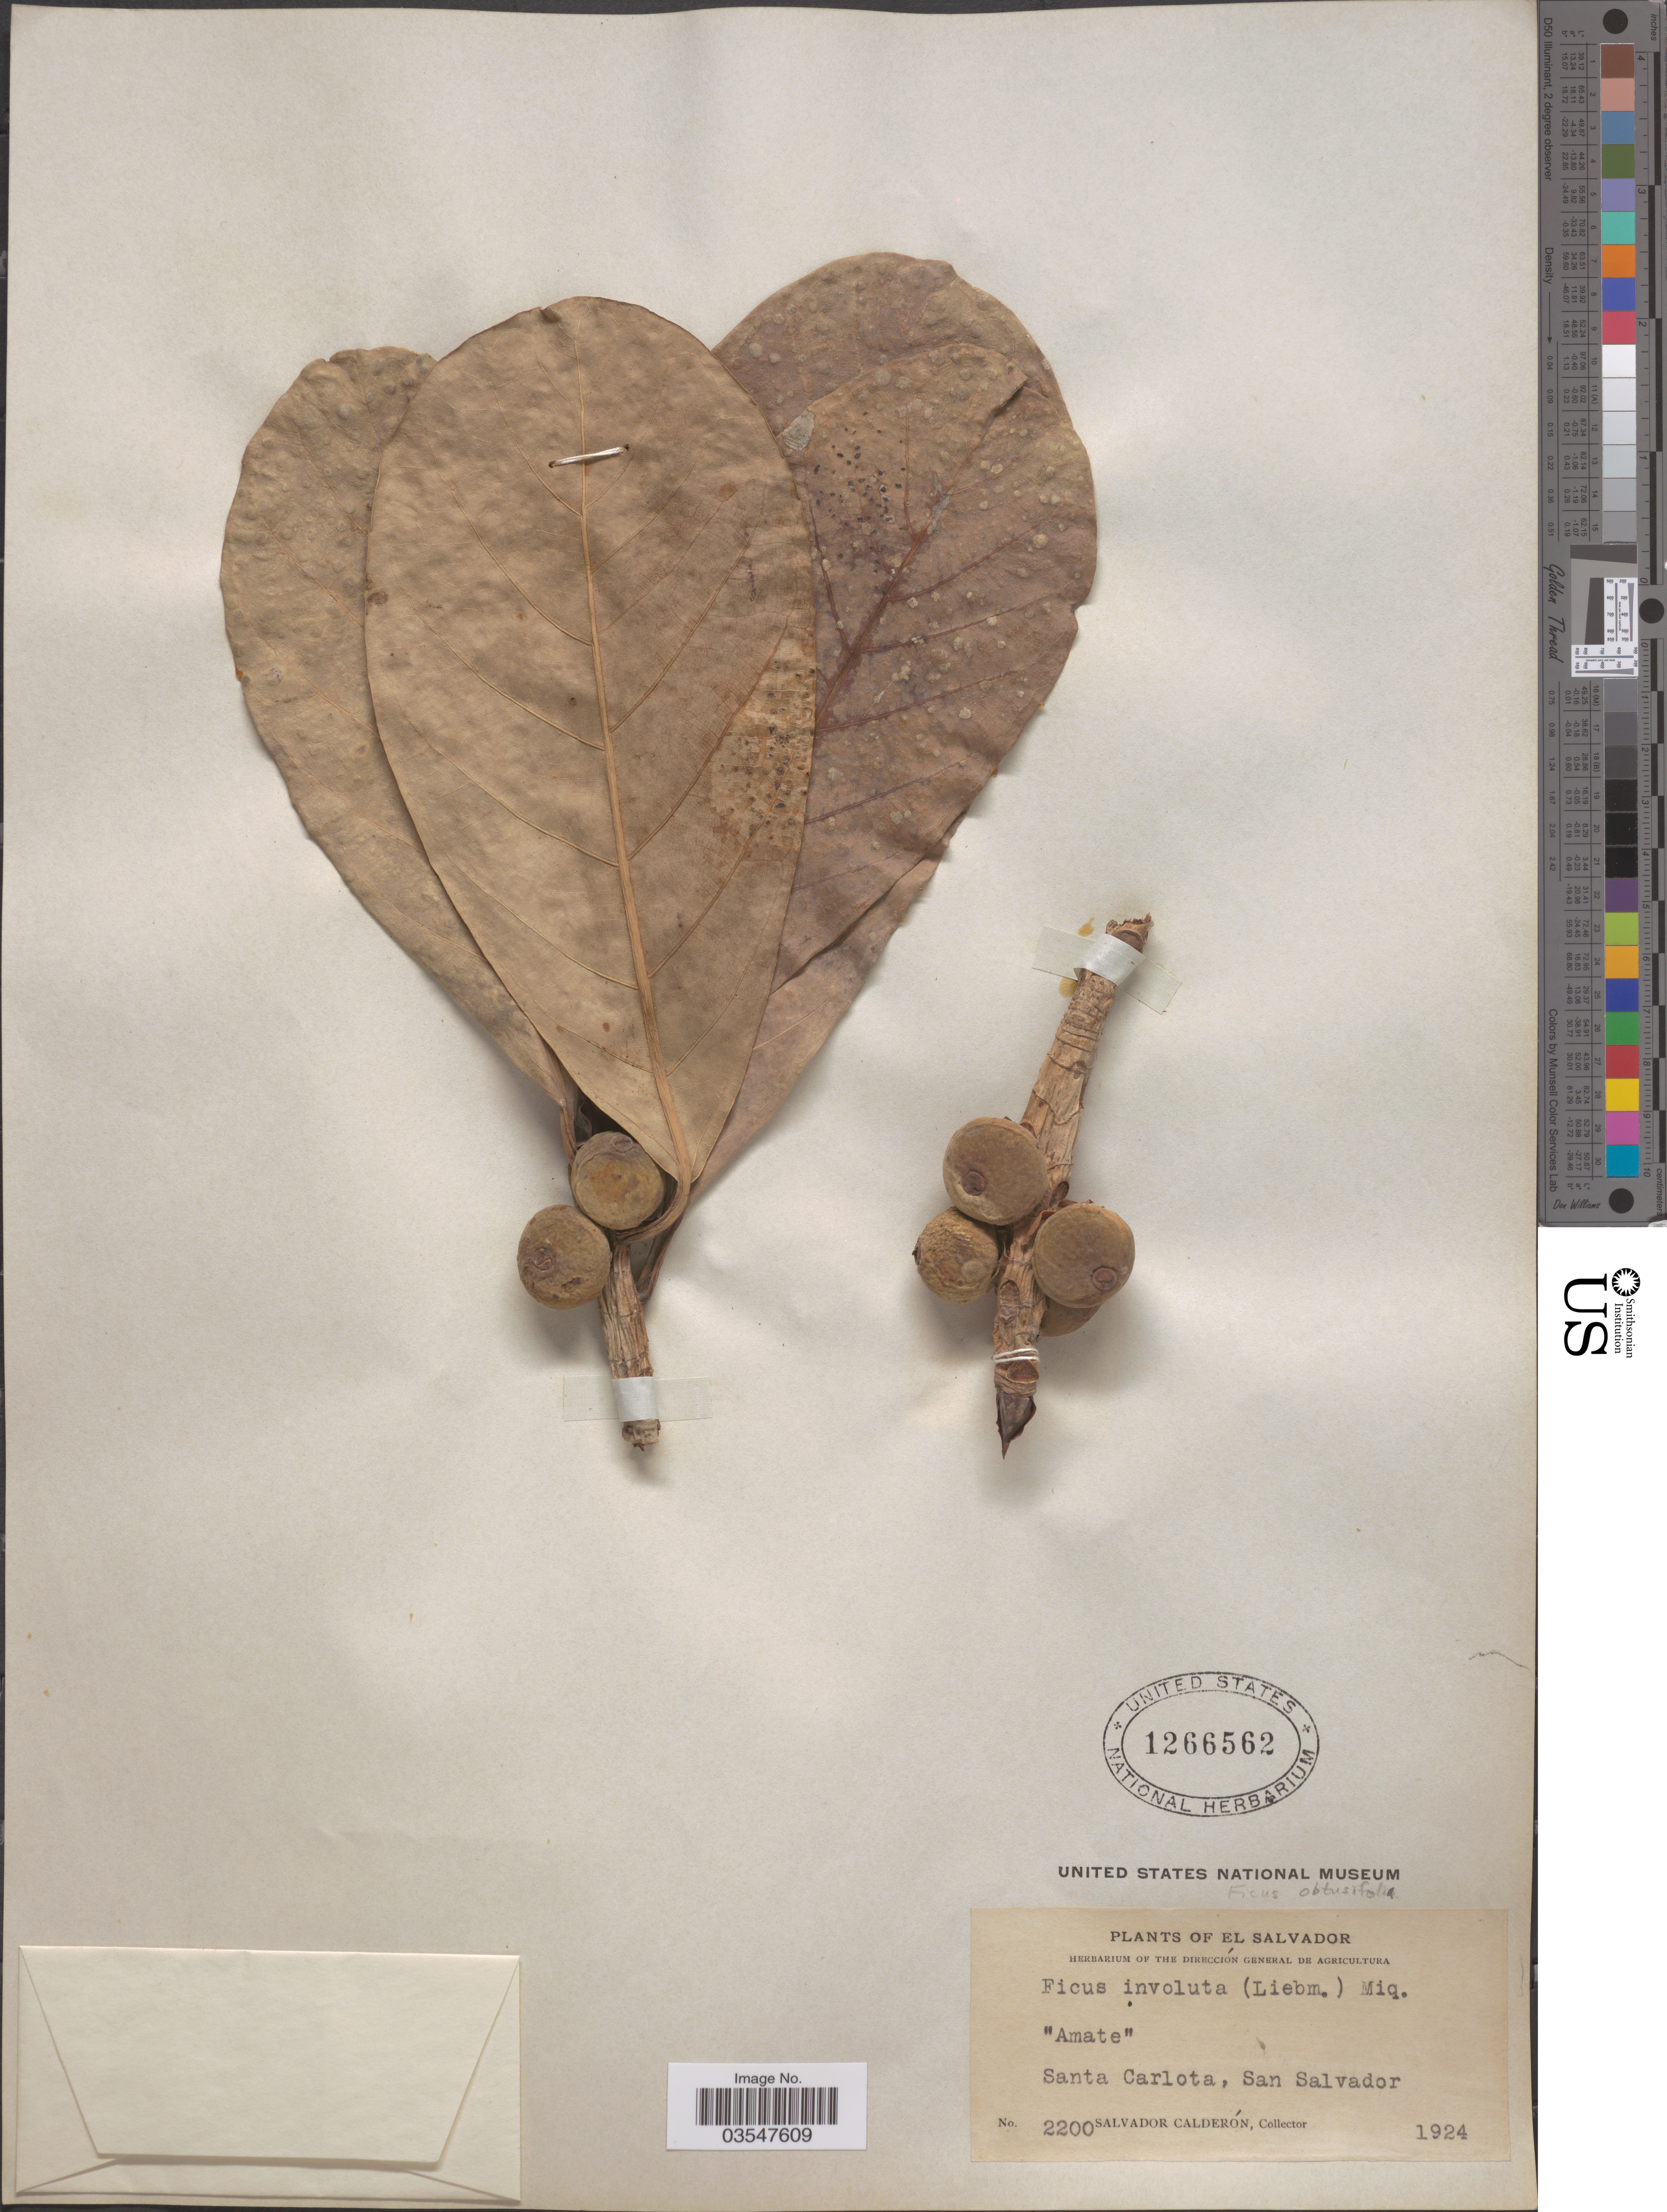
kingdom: Plantae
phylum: Tracheophyta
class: Magnoliopsida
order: Rosales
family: Moraceae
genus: Ficus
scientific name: Ficus obtusifolia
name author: Kunth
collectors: S. Calderón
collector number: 2200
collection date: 1924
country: El Salvador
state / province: San Salvador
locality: Santa Carlota.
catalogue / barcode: US 1266562